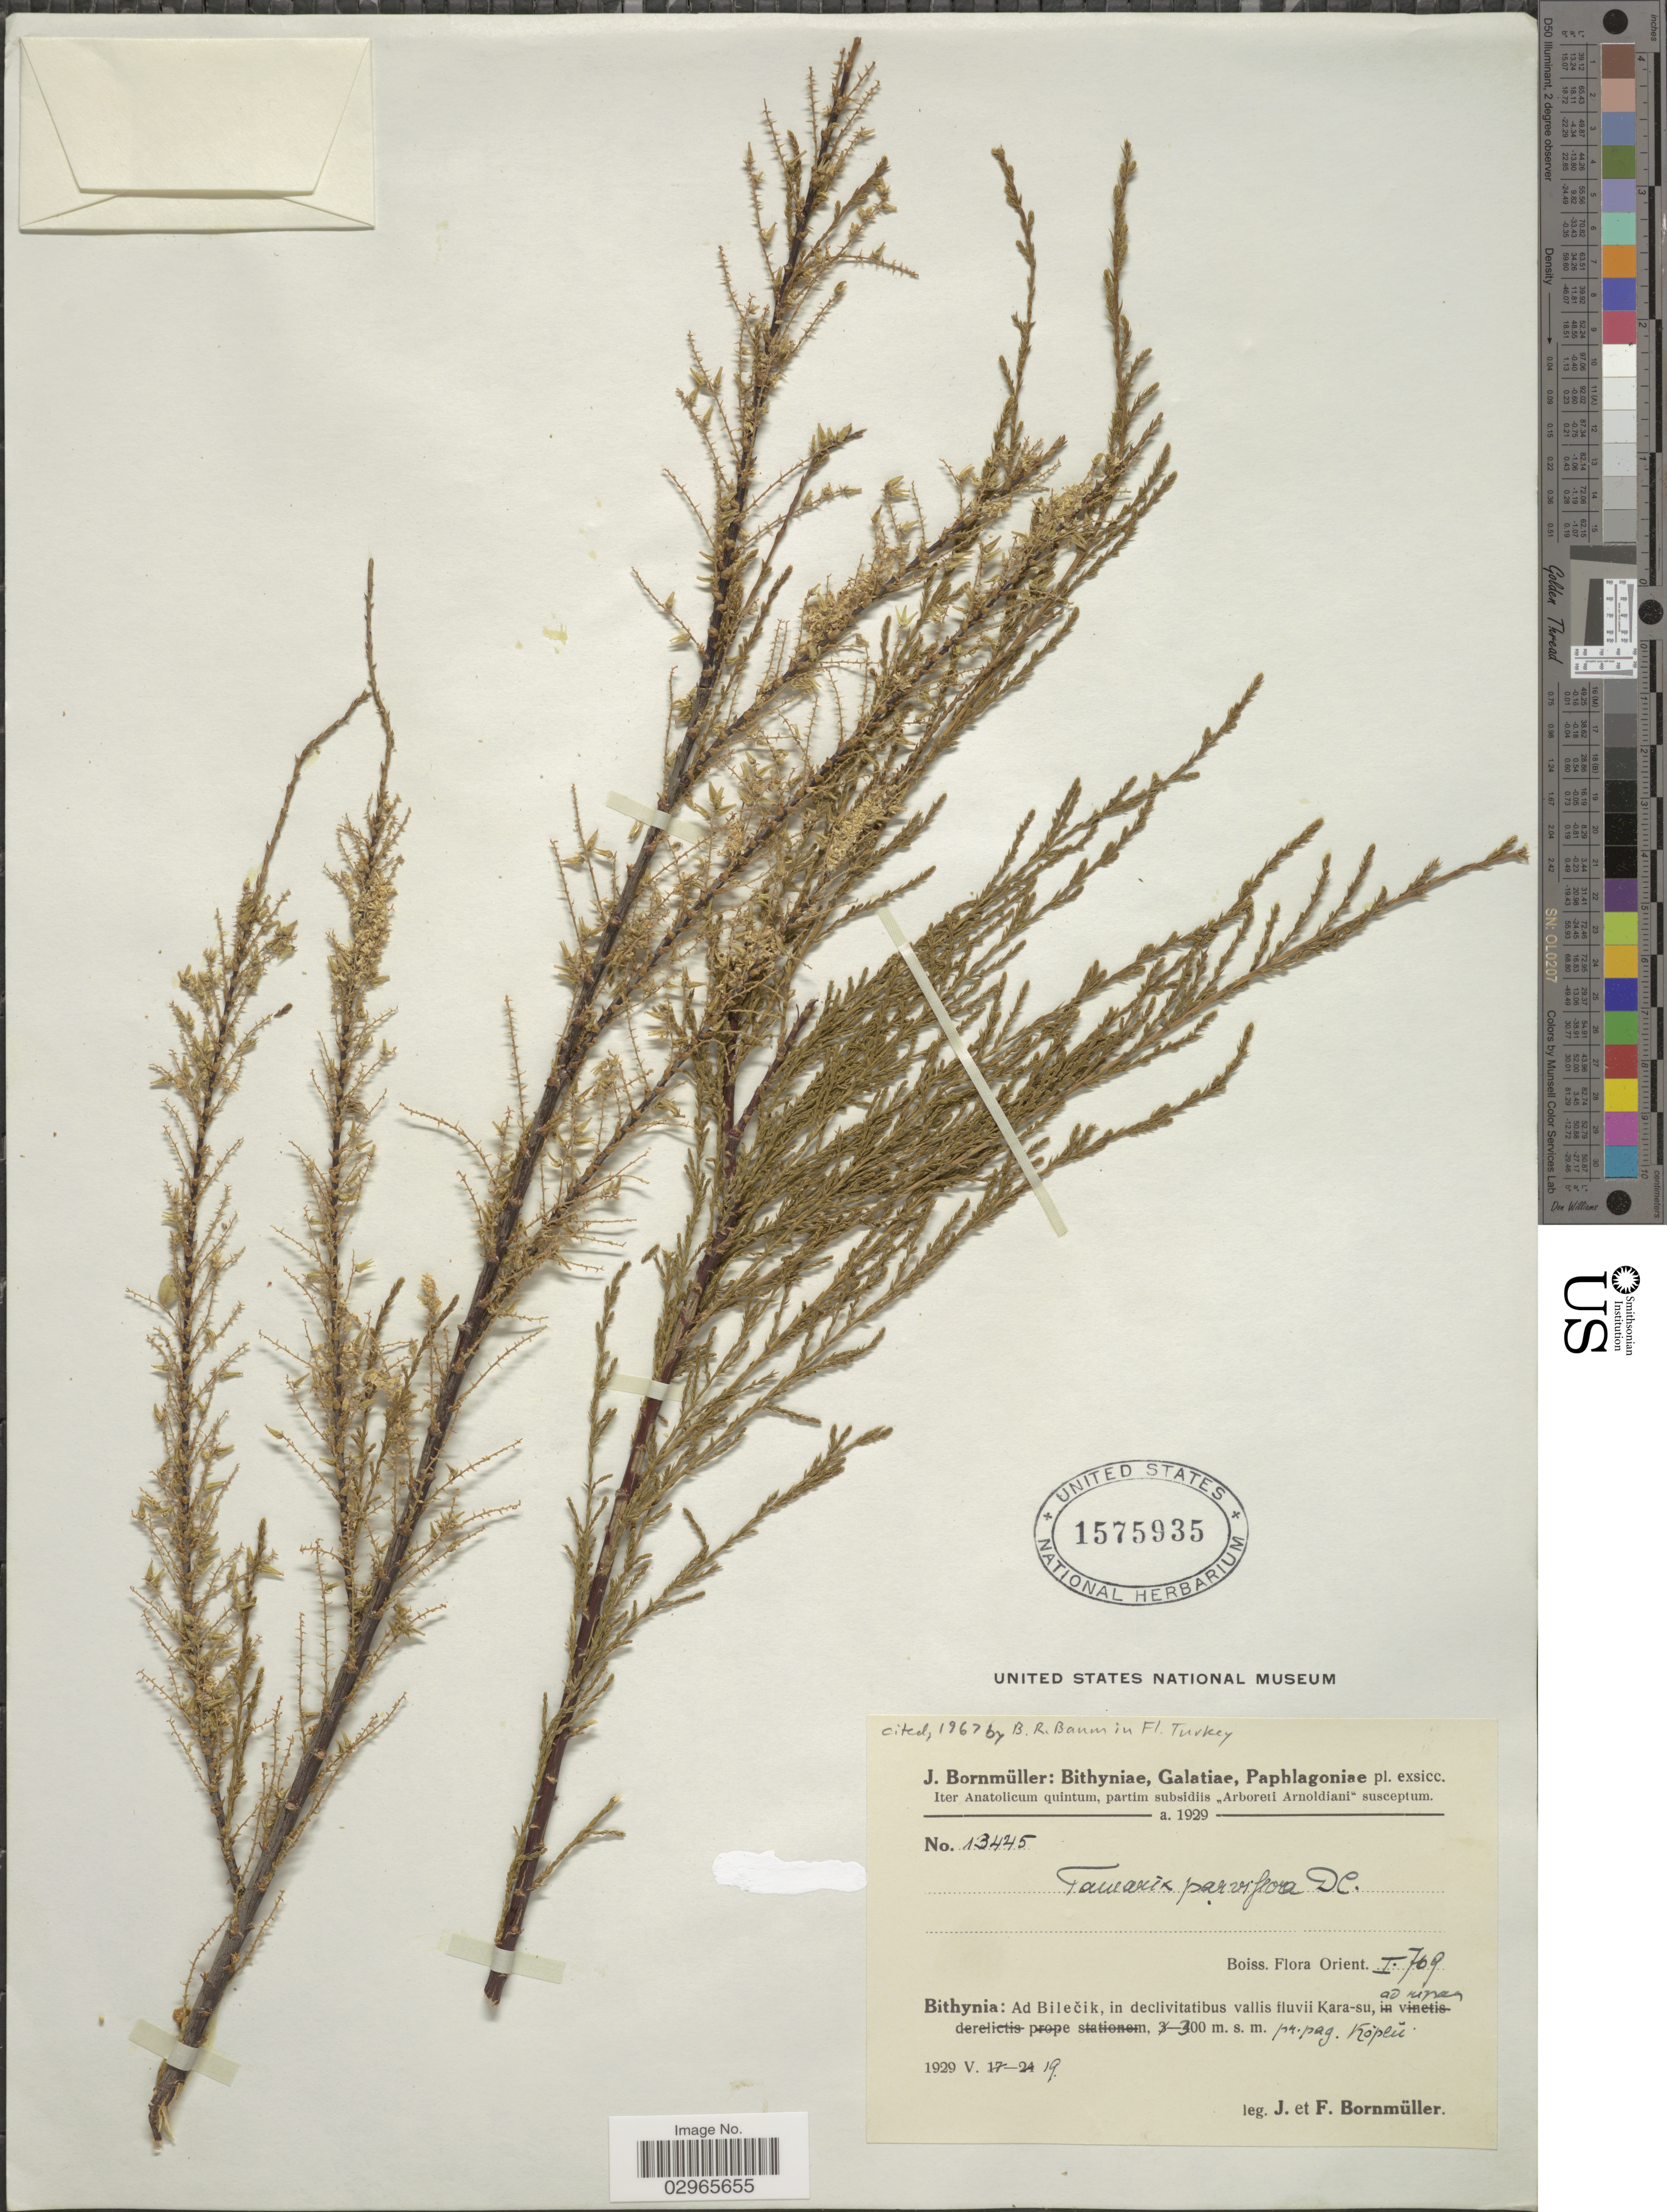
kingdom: Plantae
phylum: Tracheophyta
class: Magnoliopsida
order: Caryophyllales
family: Tamaricaceae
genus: Tamarix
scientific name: Tamarix parviflora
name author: DC.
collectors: J. Bornmüller & F. Bornmüller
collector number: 13445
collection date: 1929-05-19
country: Turkey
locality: Bithynia: Ad Bilecik, in declivitatibus vallis fluvii Kara-su, ad ripas, pr. pag. Kopeu [interpreted].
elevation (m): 300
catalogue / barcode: US 1575935